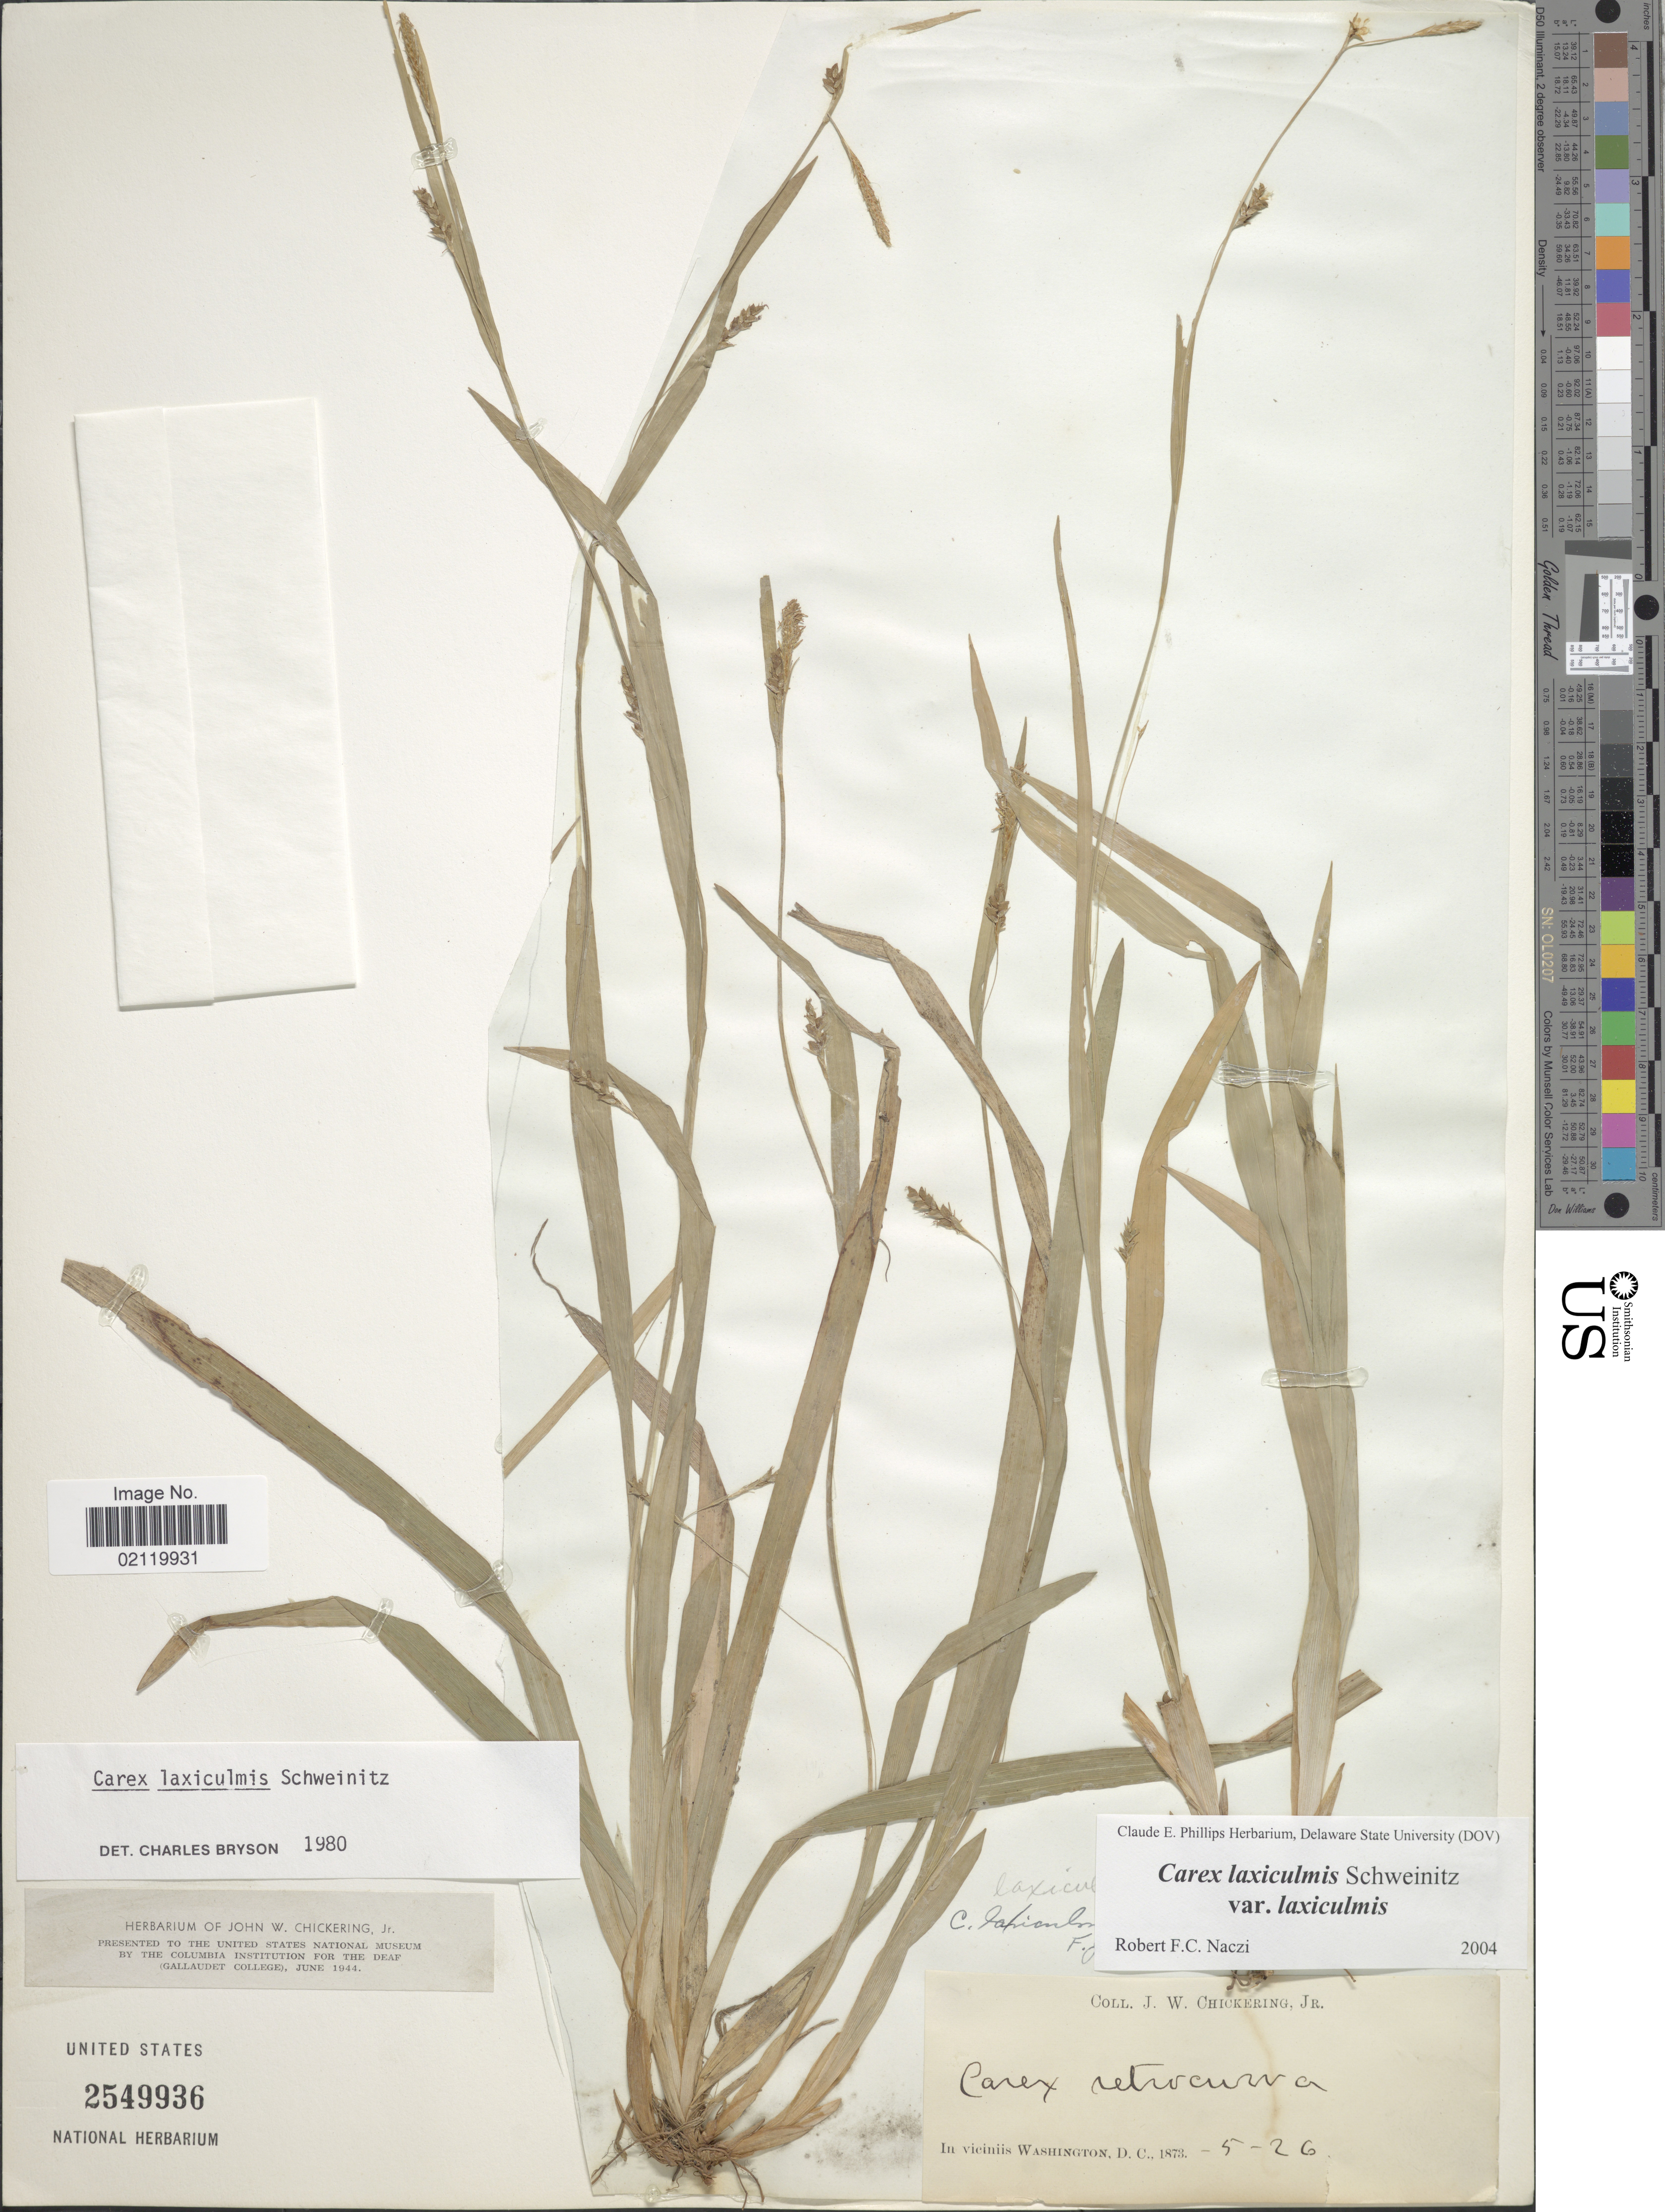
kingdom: Plantae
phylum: Tracheophyta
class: Liliopsida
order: Poales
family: Cyperaceae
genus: Carex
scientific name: Carex laxiculmis var. laxiculmis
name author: Schwein.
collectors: J. W. Chickering Jr.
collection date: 1873-05-26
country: United States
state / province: District of Columbia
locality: In viciniis Washington D.C.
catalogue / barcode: US 2549936